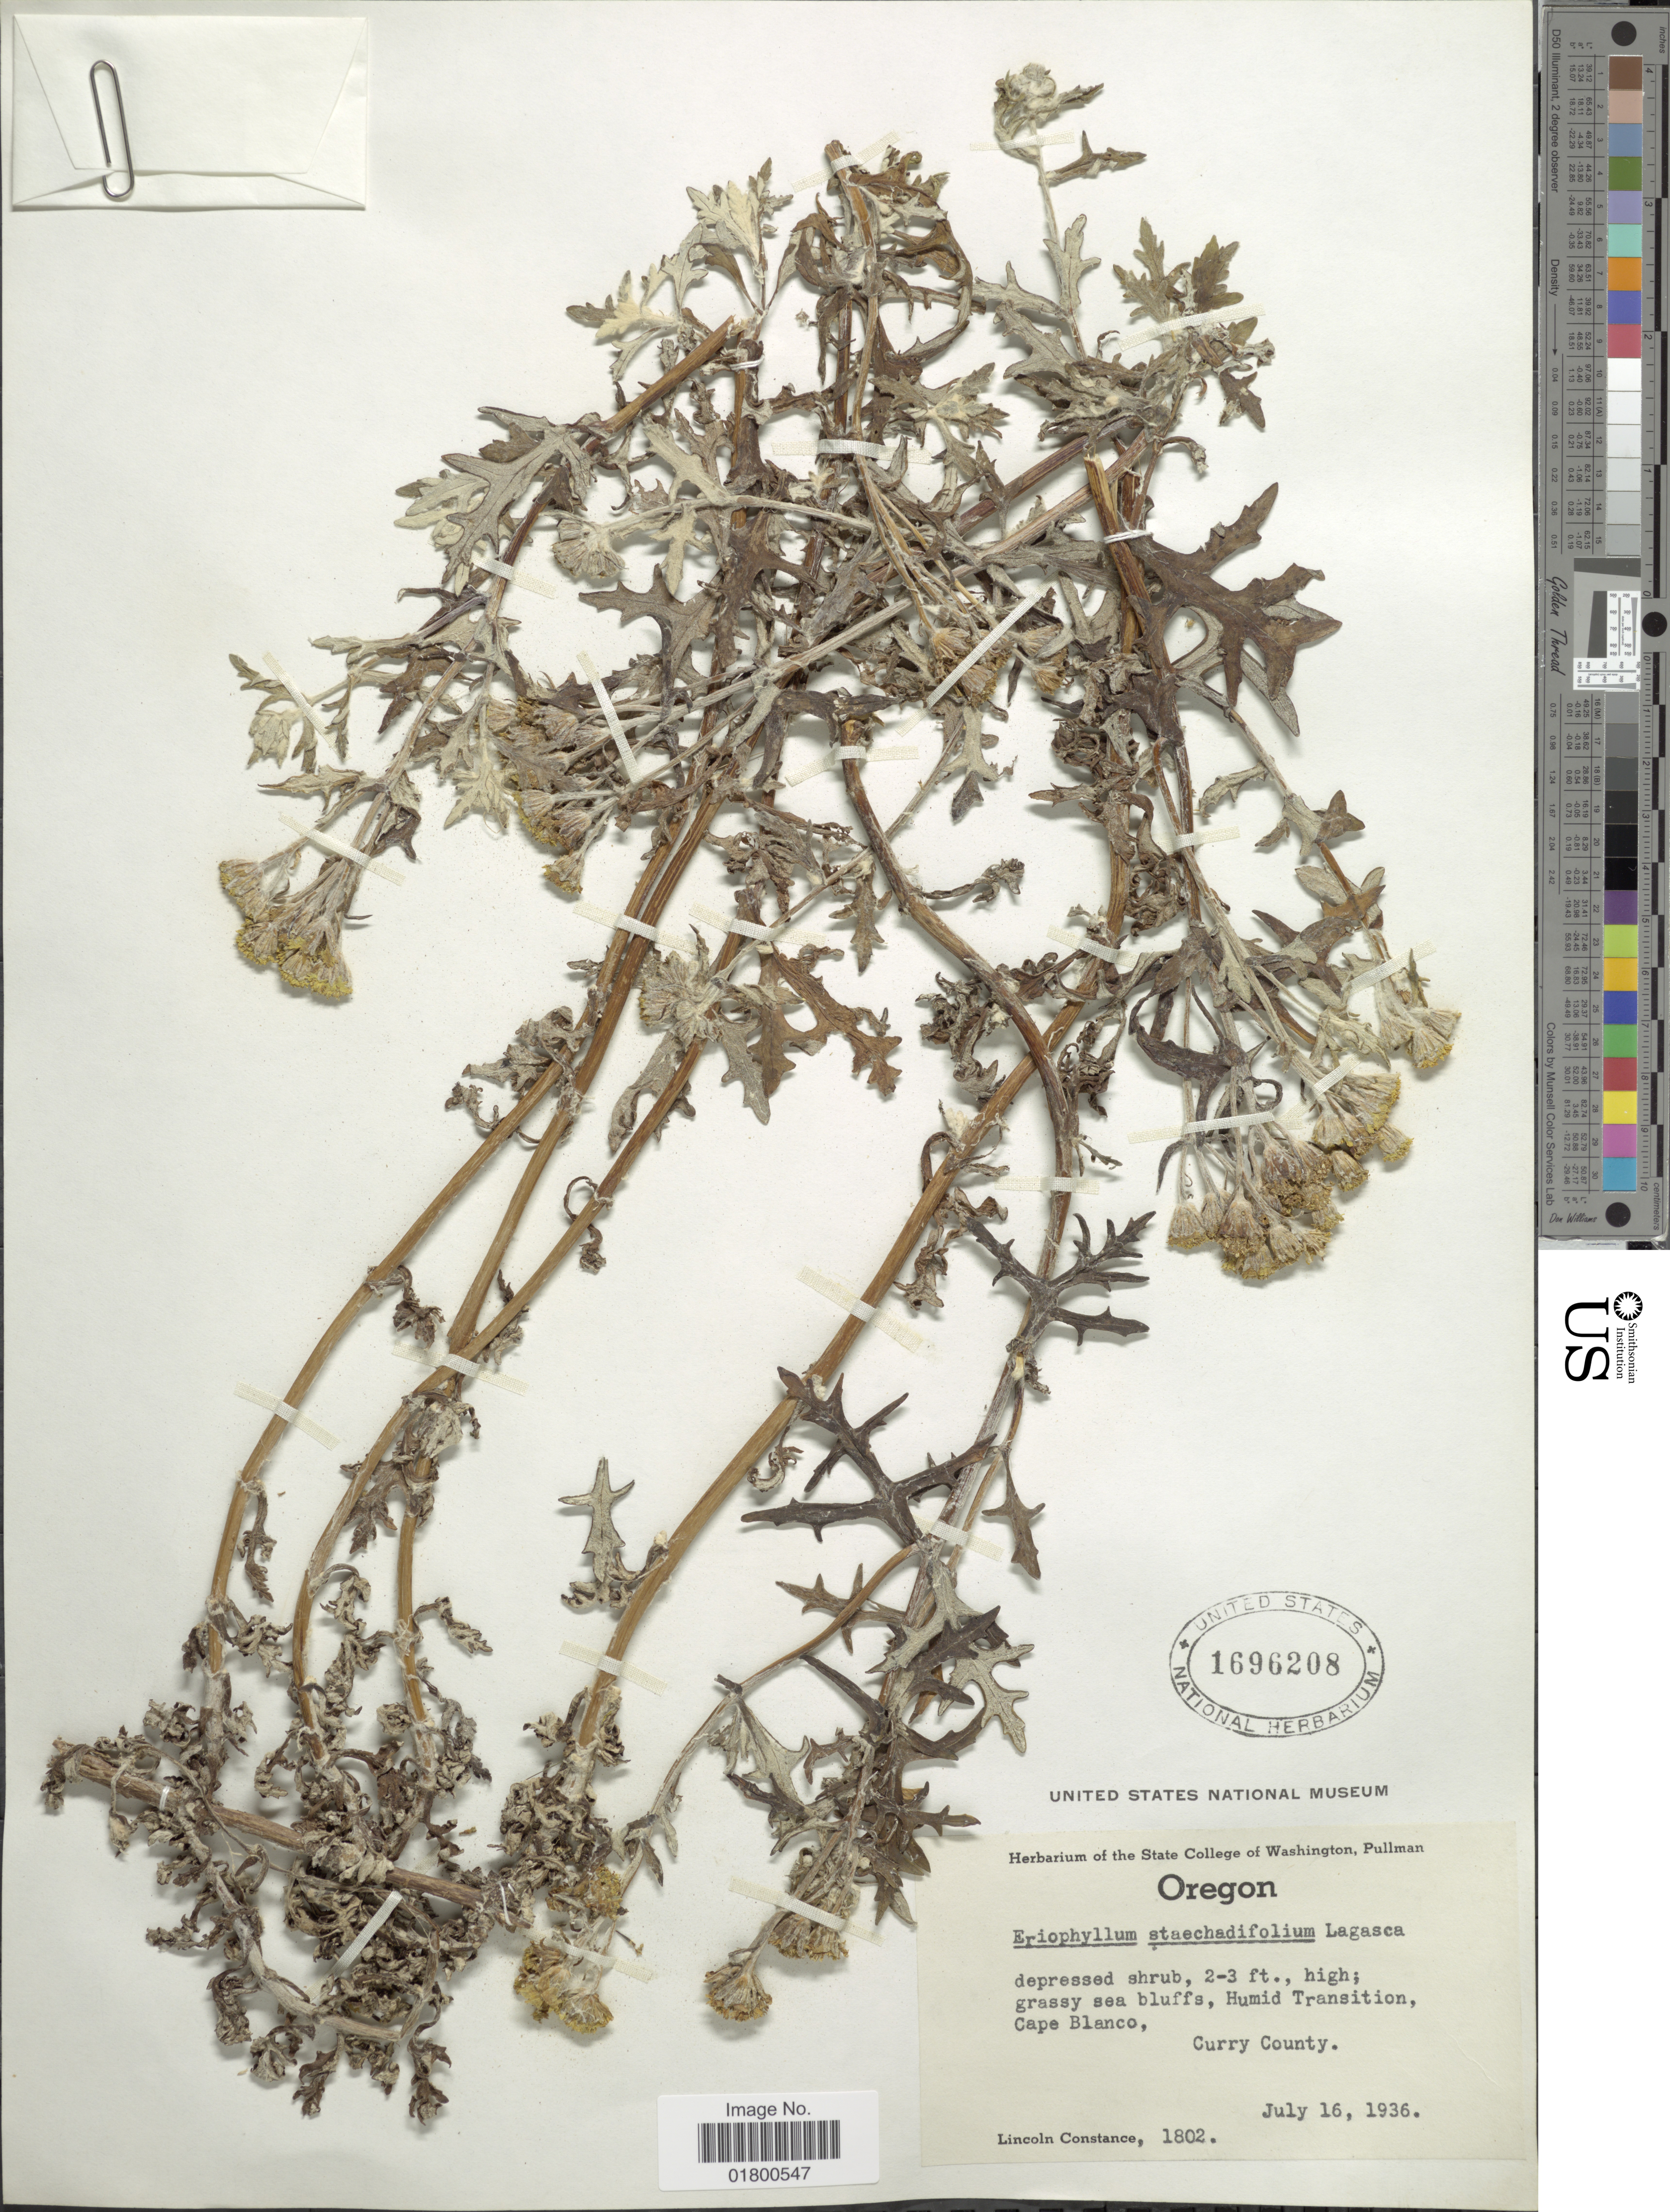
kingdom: Plantae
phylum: Tracheophyta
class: Magnoliopsida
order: Asterales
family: Asteraceae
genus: Eriophyllum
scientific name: Eriophyllum staechadifolium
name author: Lag.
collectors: L. Constance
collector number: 1802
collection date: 1936-07-16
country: United States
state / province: Oregon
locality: Humid Transition, Cape Blanco, Curry County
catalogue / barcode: US 1696208